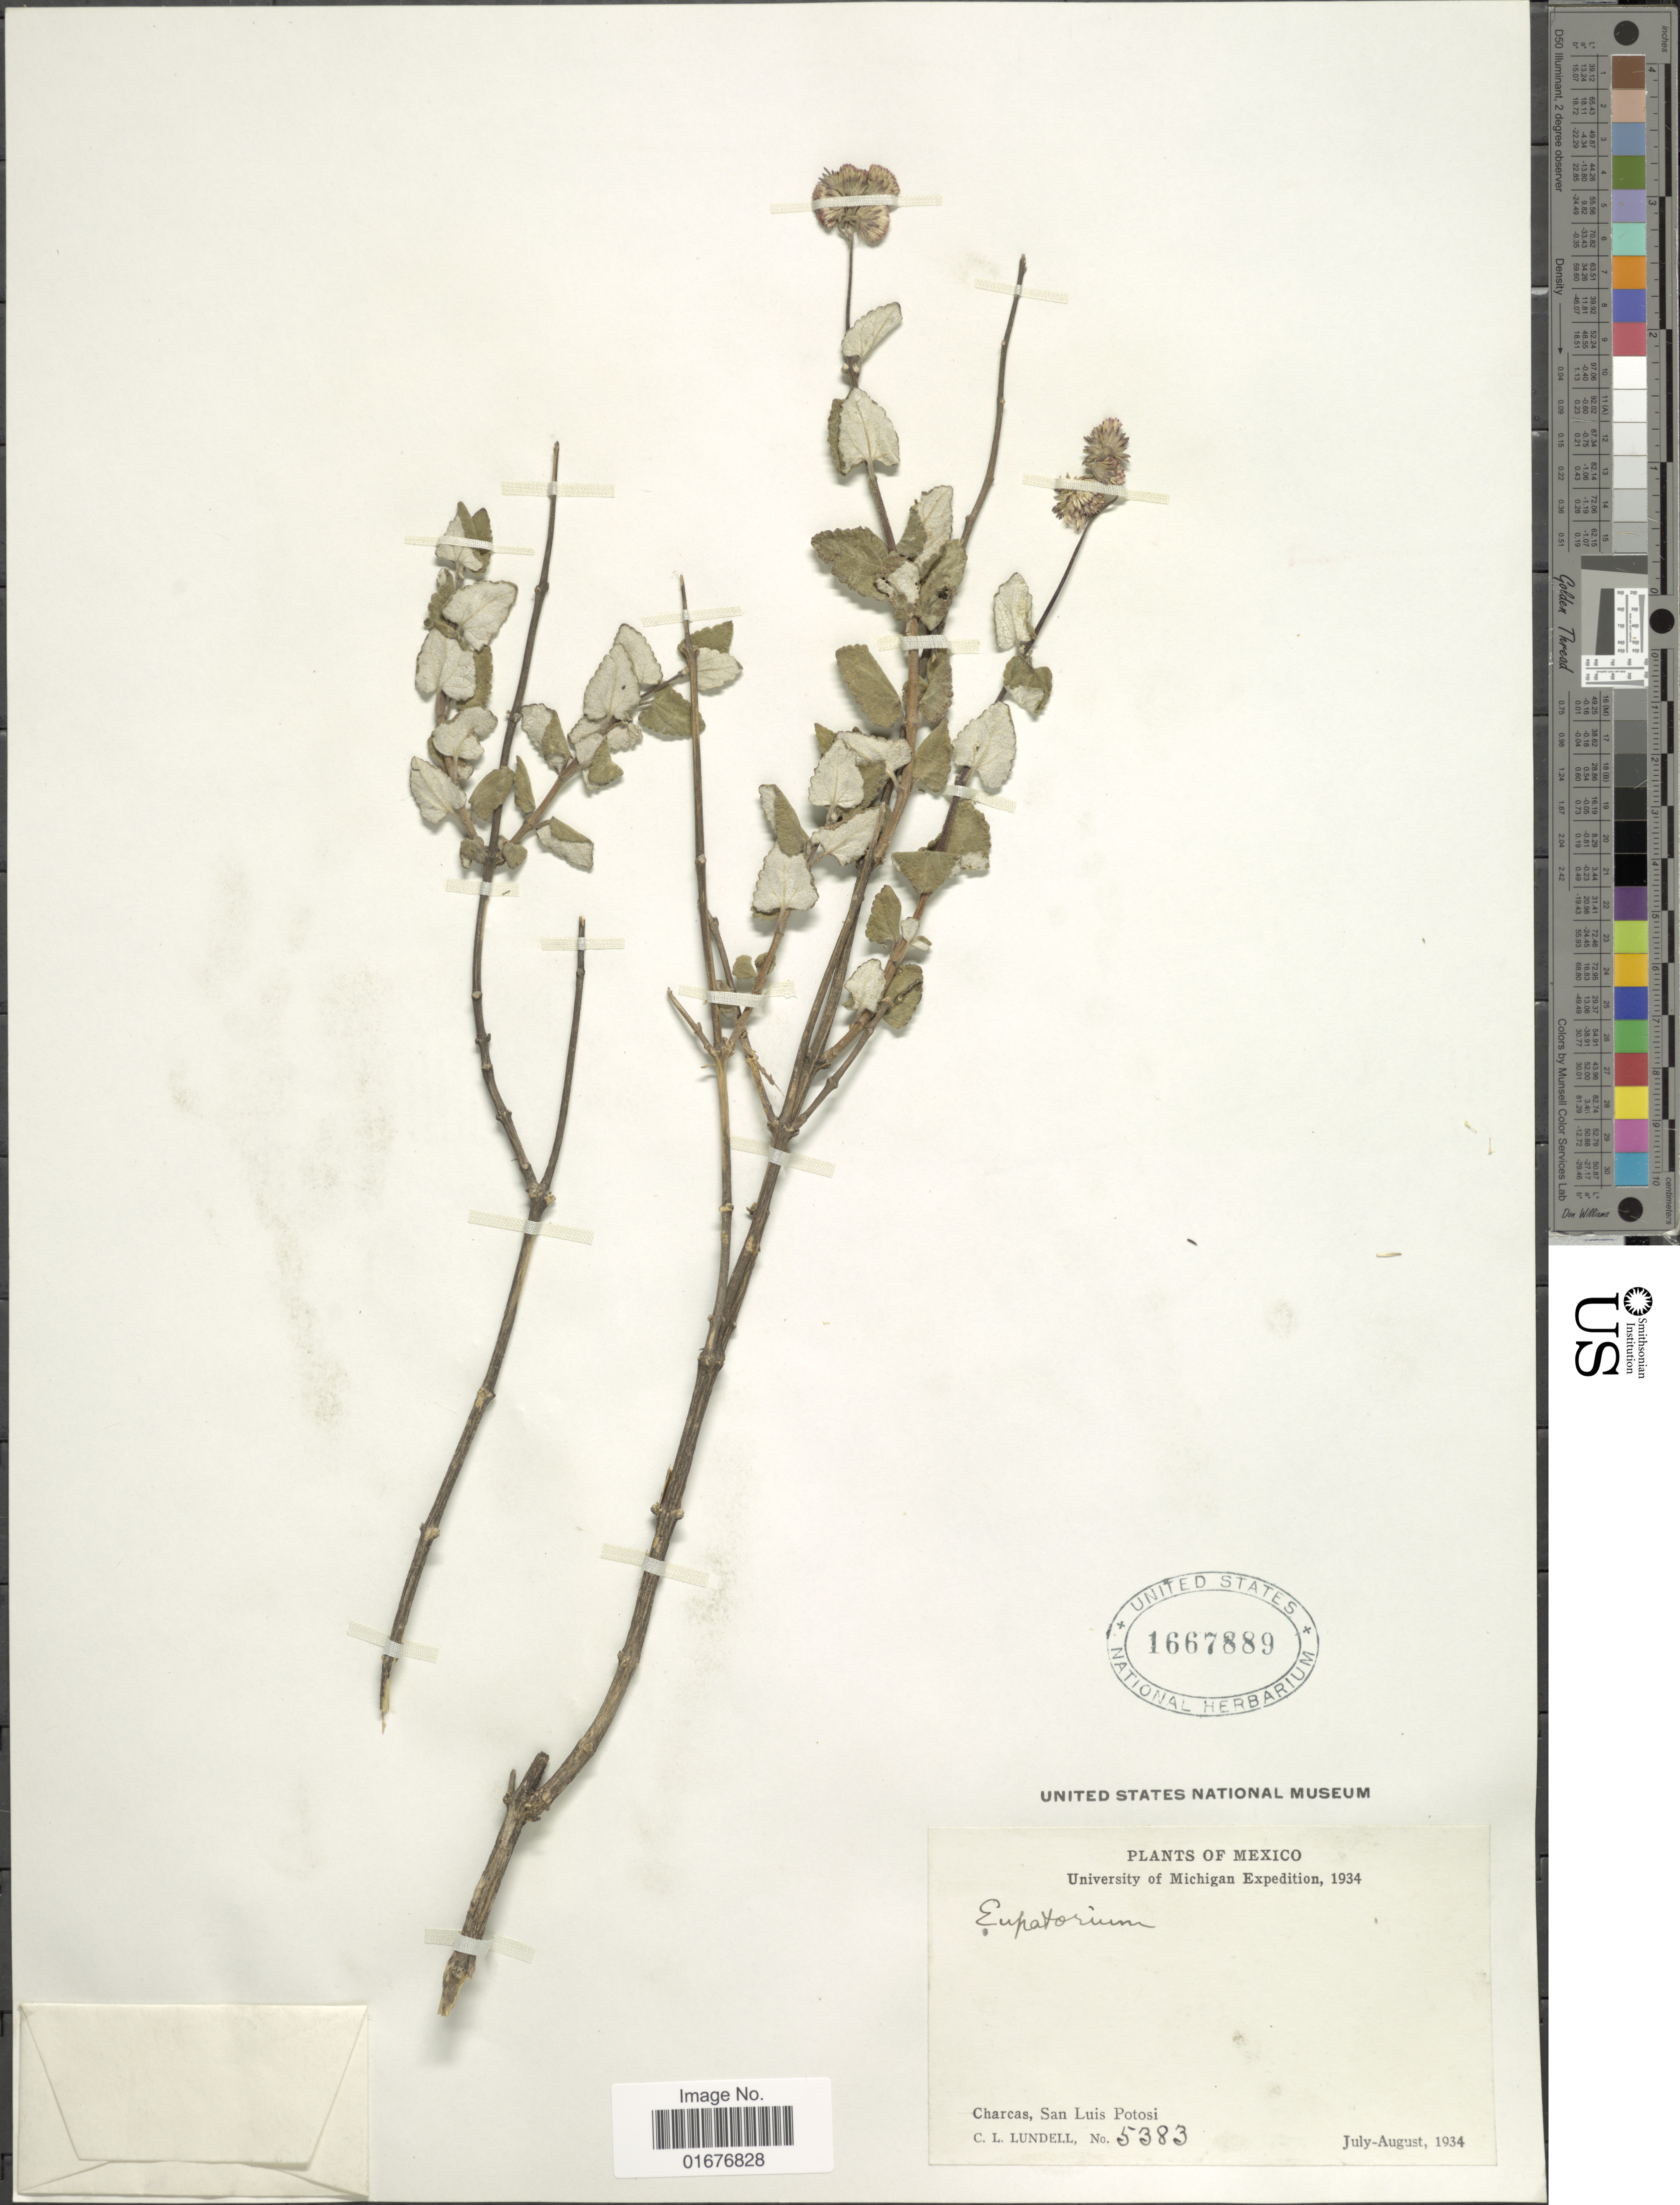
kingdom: Plantae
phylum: Tracheophyta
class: Magnoliopsida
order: Asterales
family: Asteraceae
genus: Ageratina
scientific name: Ageratina scorodonioides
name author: (A. Gray) R.M. King & H. Rob.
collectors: C. L. Lundell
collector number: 5383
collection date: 1934-07/1934-08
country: Mexico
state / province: San Luis Potosí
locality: Charcas, San Luis Potosi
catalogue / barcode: US 1667889